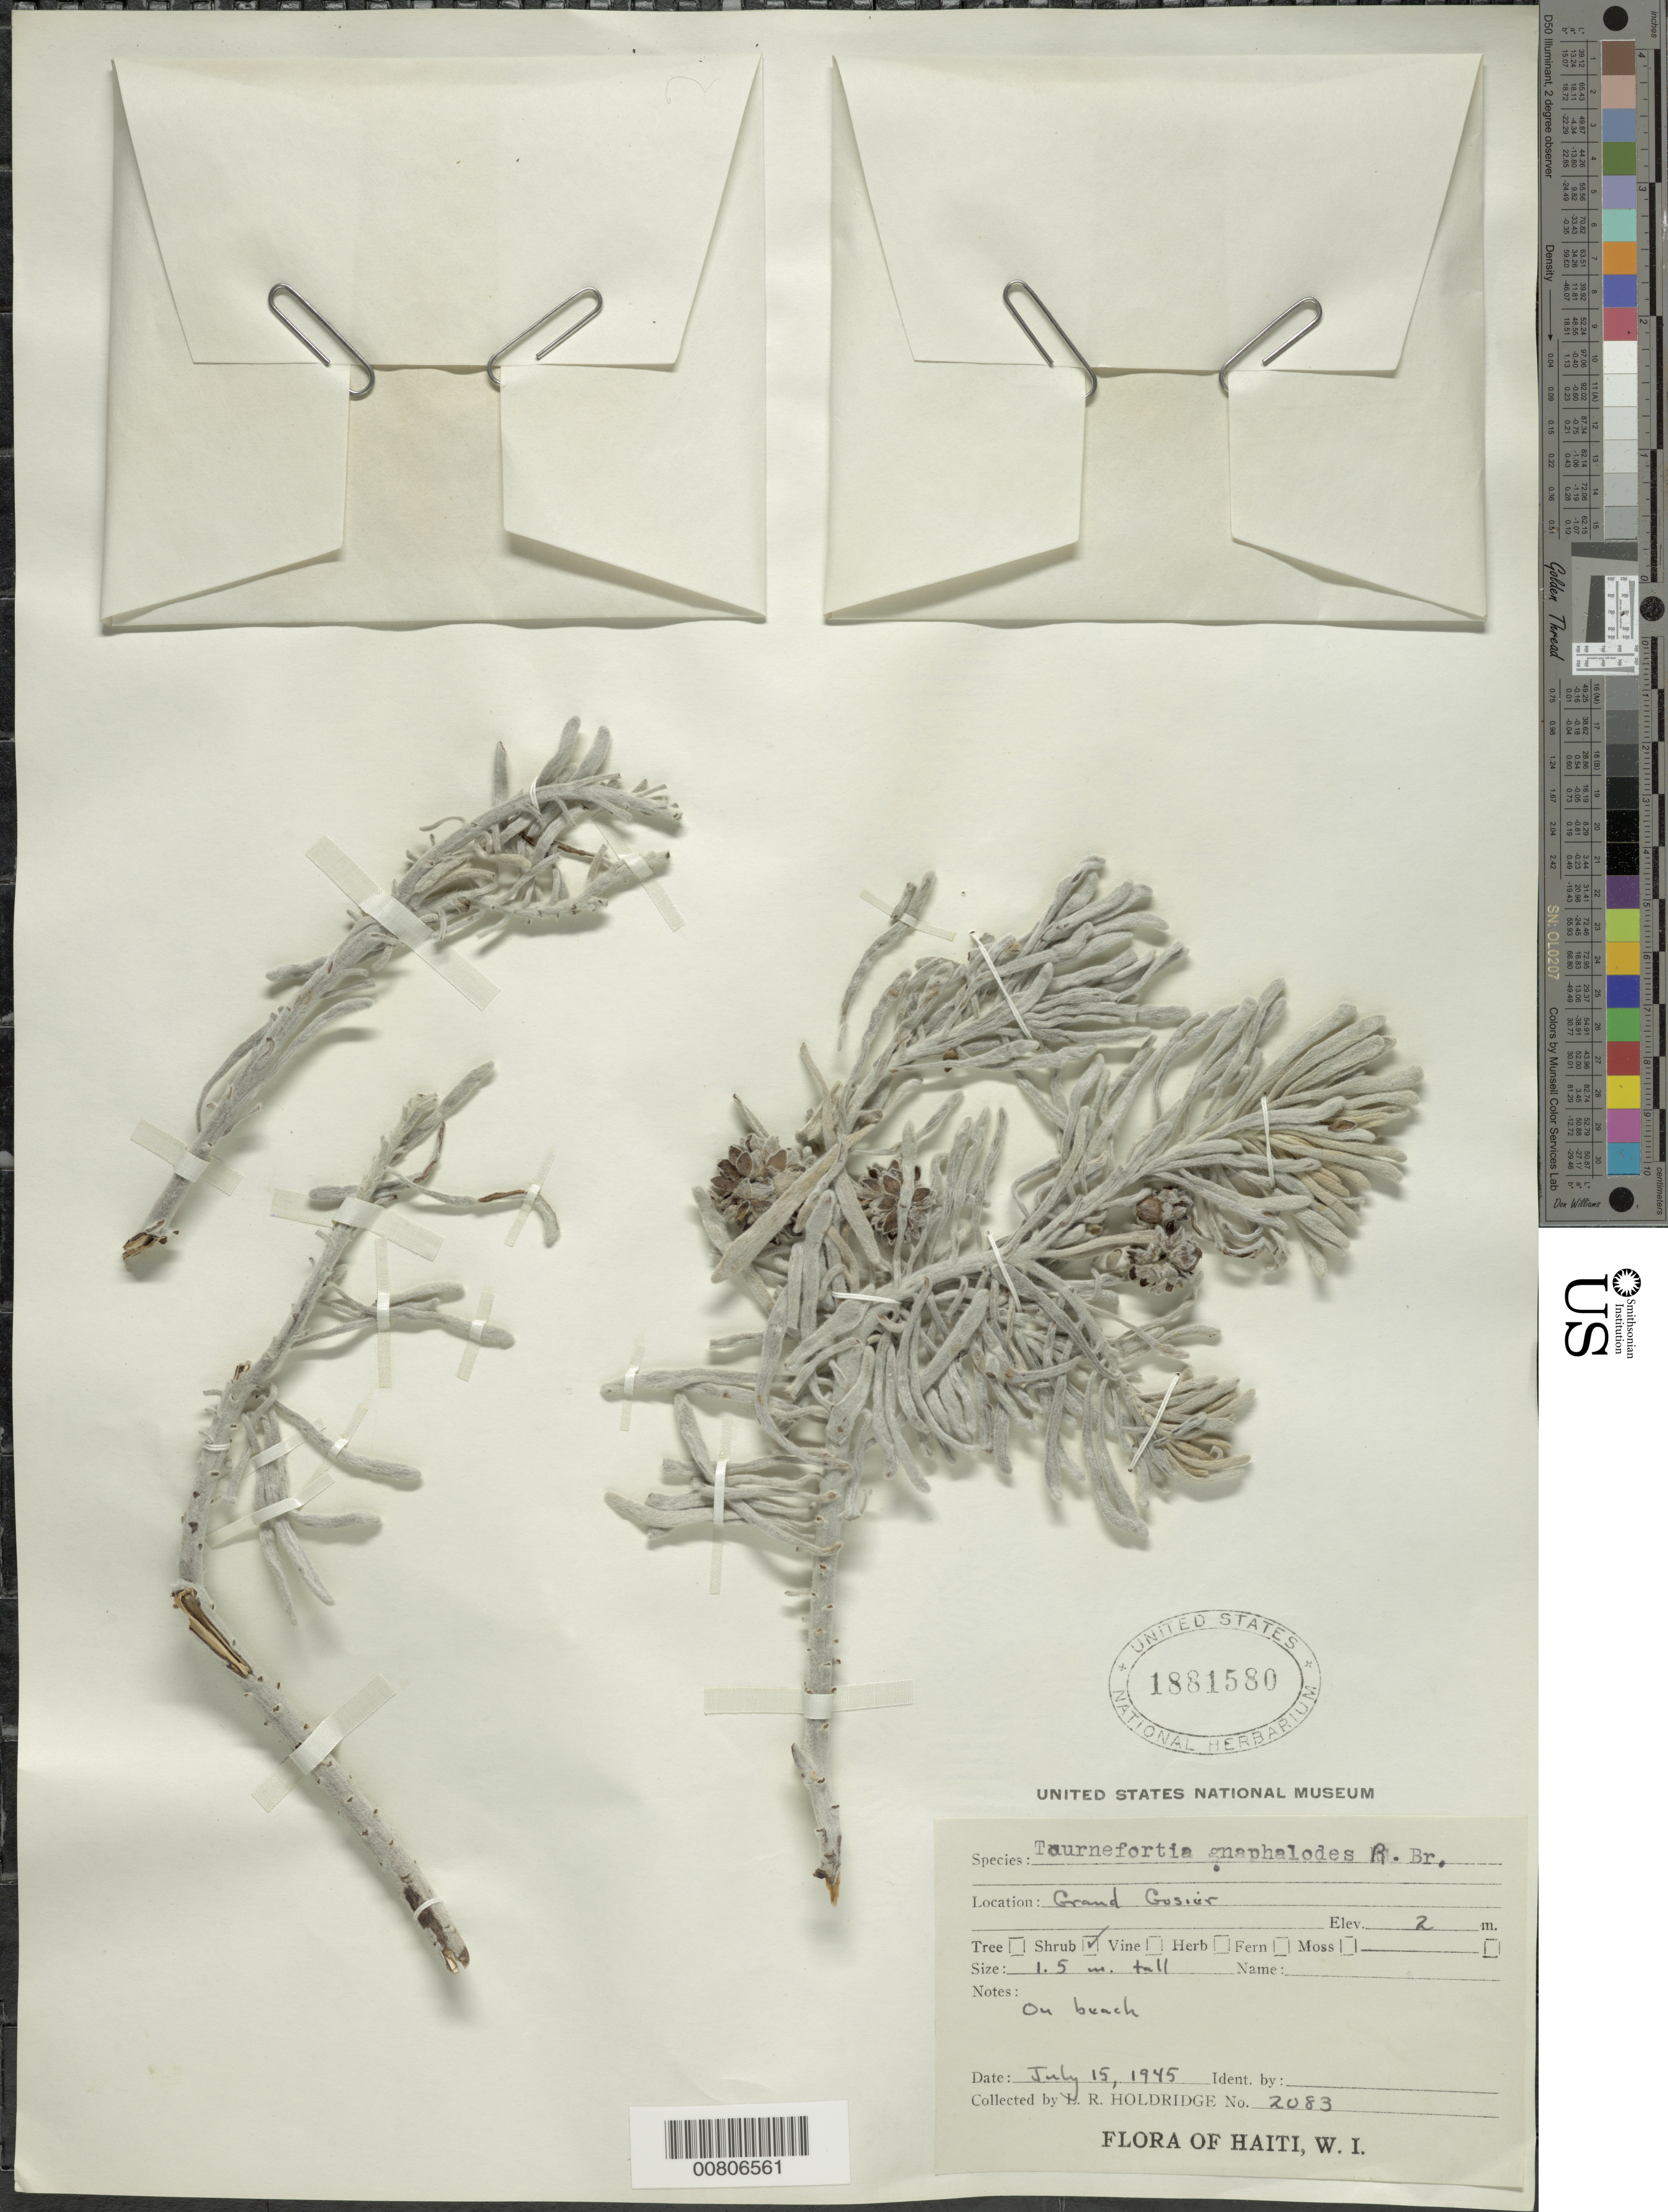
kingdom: Plantae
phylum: Tracheophyta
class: Magnoliopsida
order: Boraginales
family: Heliotropiaceae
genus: Tournefortia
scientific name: Tournefortia gnaphalodes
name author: (L.) R. Br.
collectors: L. Holdridge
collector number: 2083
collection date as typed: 15 Jul 1945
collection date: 1945-07-15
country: Haiti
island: Hispaniola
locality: Grand Gosier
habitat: On beach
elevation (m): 2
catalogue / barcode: US 1881580